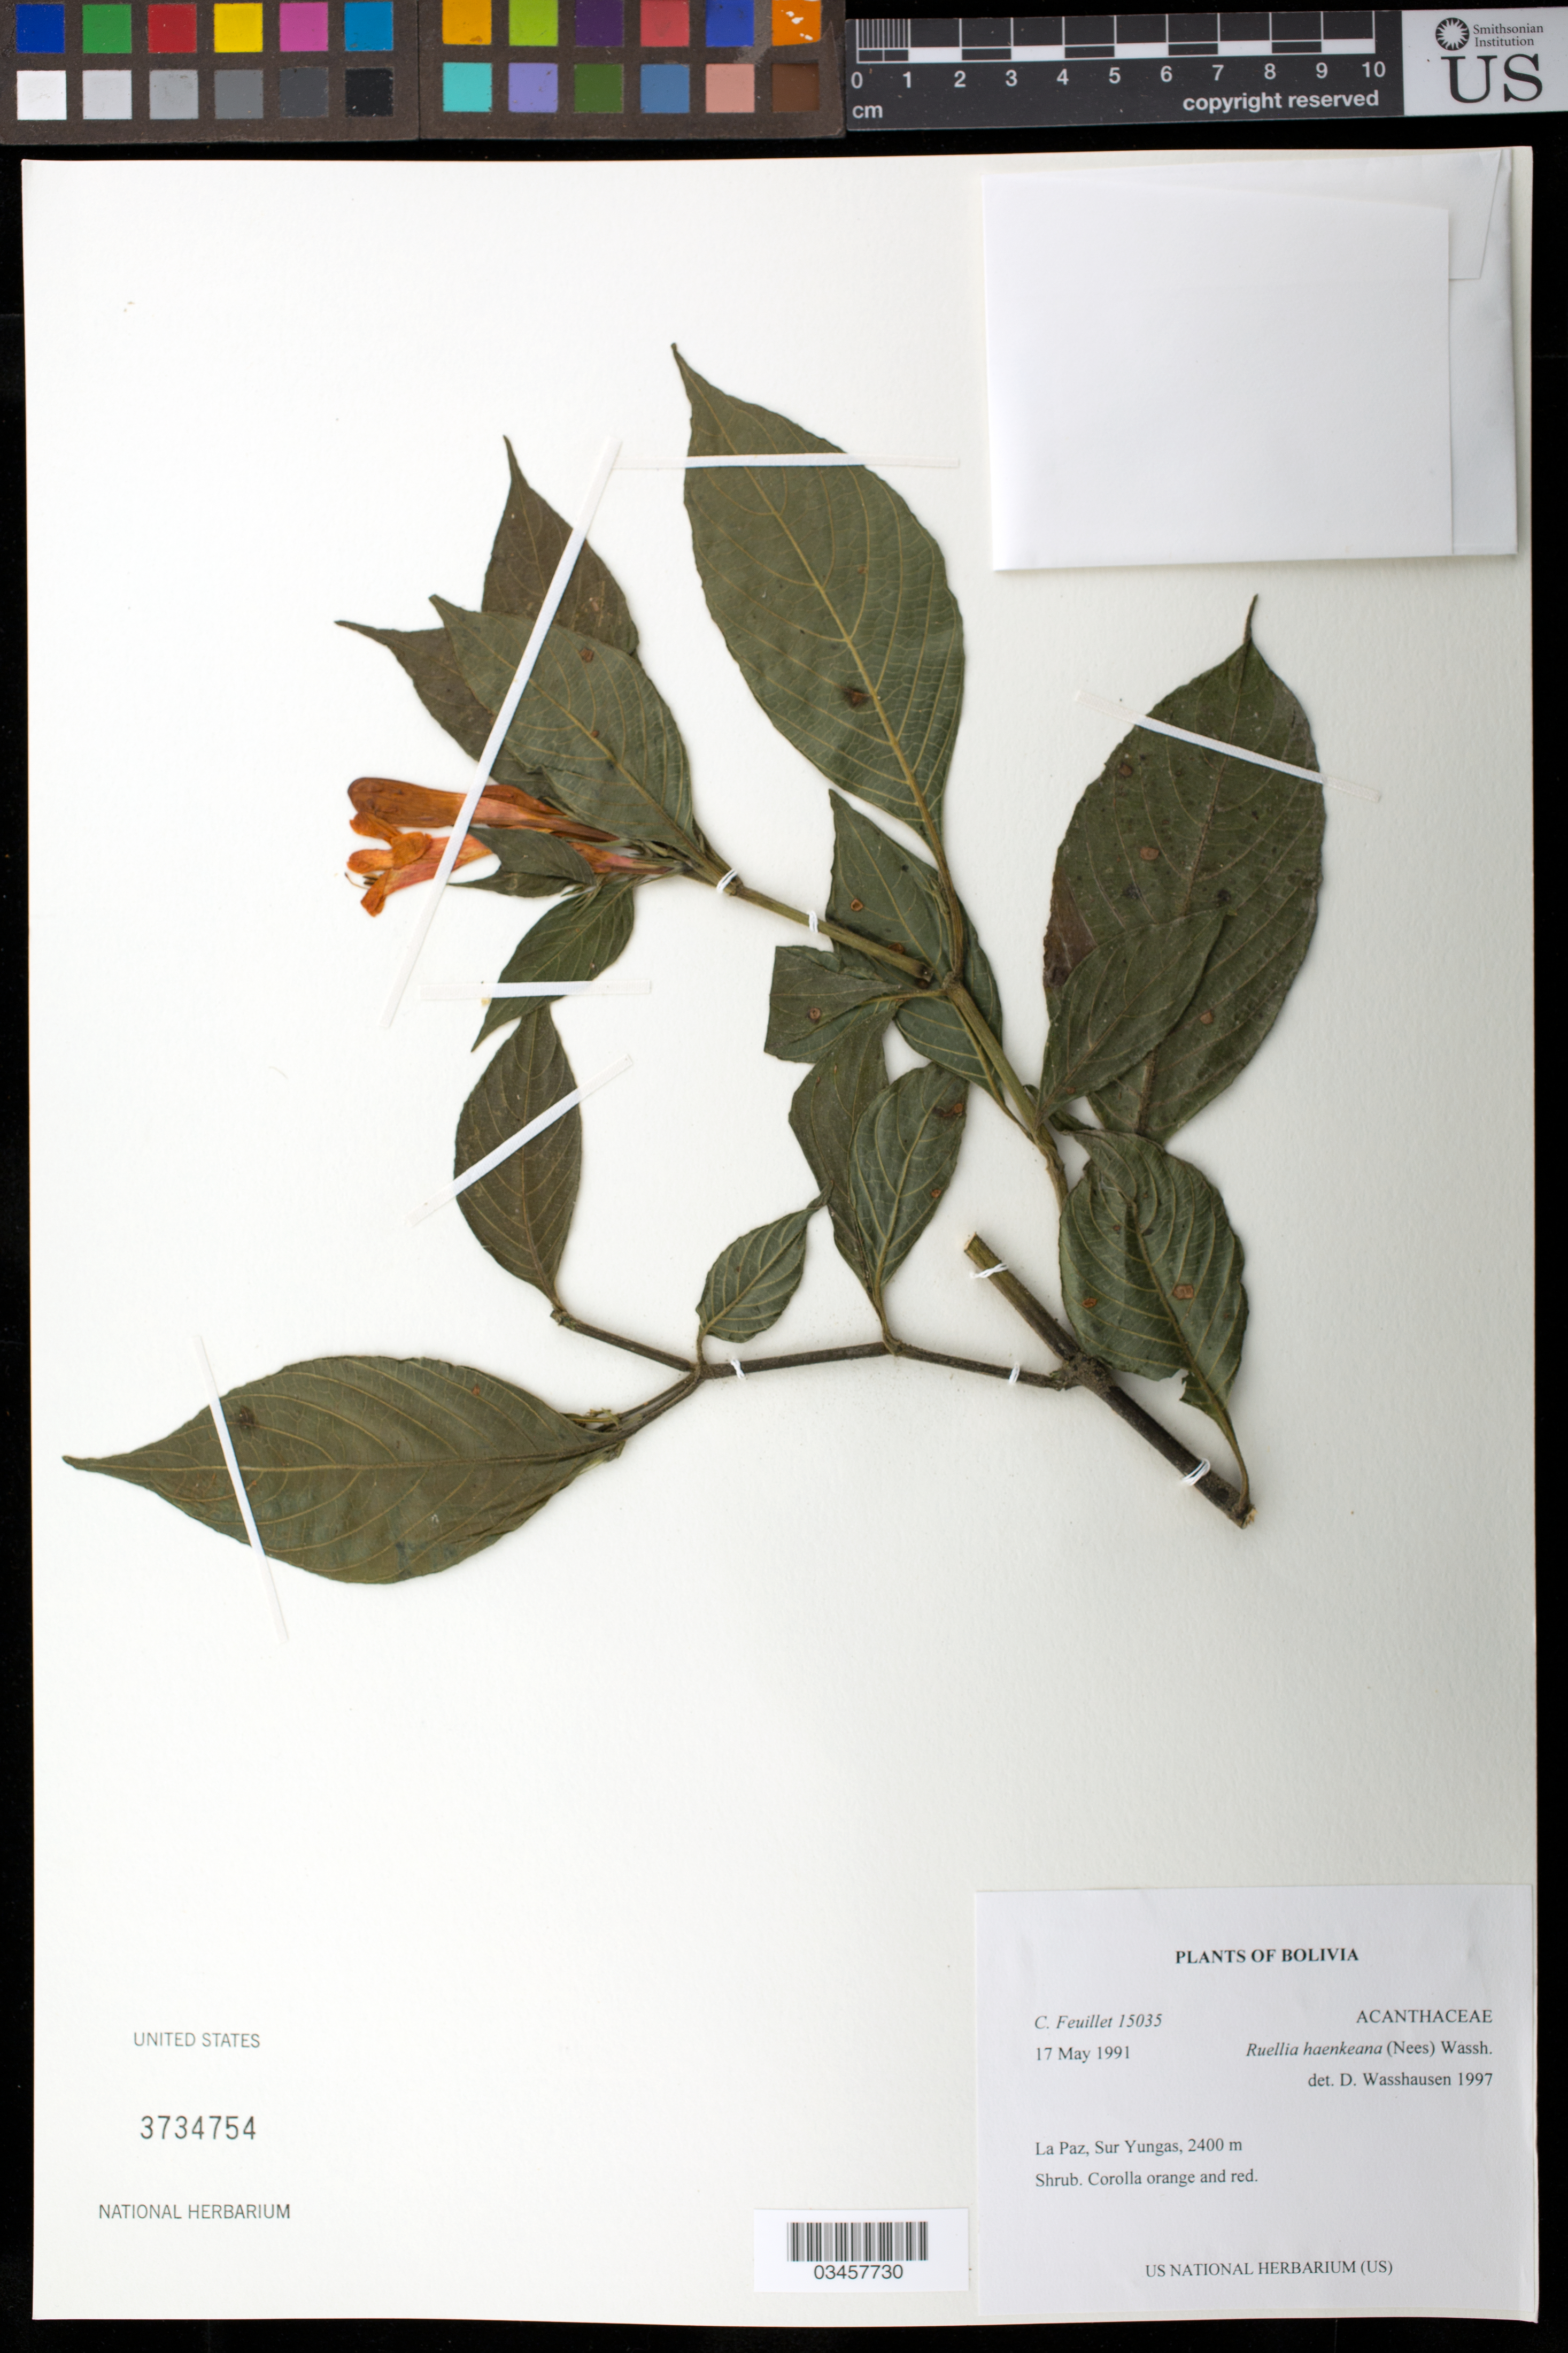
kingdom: Plantae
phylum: Tracheophyta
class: Magnoliopsida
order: Lamiales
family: Acanthaceae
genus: Ruellia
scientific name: Ruellia haenkeana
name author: (Nees) Wassh.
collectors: C. Feuillet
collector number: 15035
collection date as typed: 17 May 1991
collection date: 1991-05-17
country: Bolivia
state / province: La Paz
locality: Sud Yungas.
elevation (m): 2400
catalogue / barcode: US 3734754